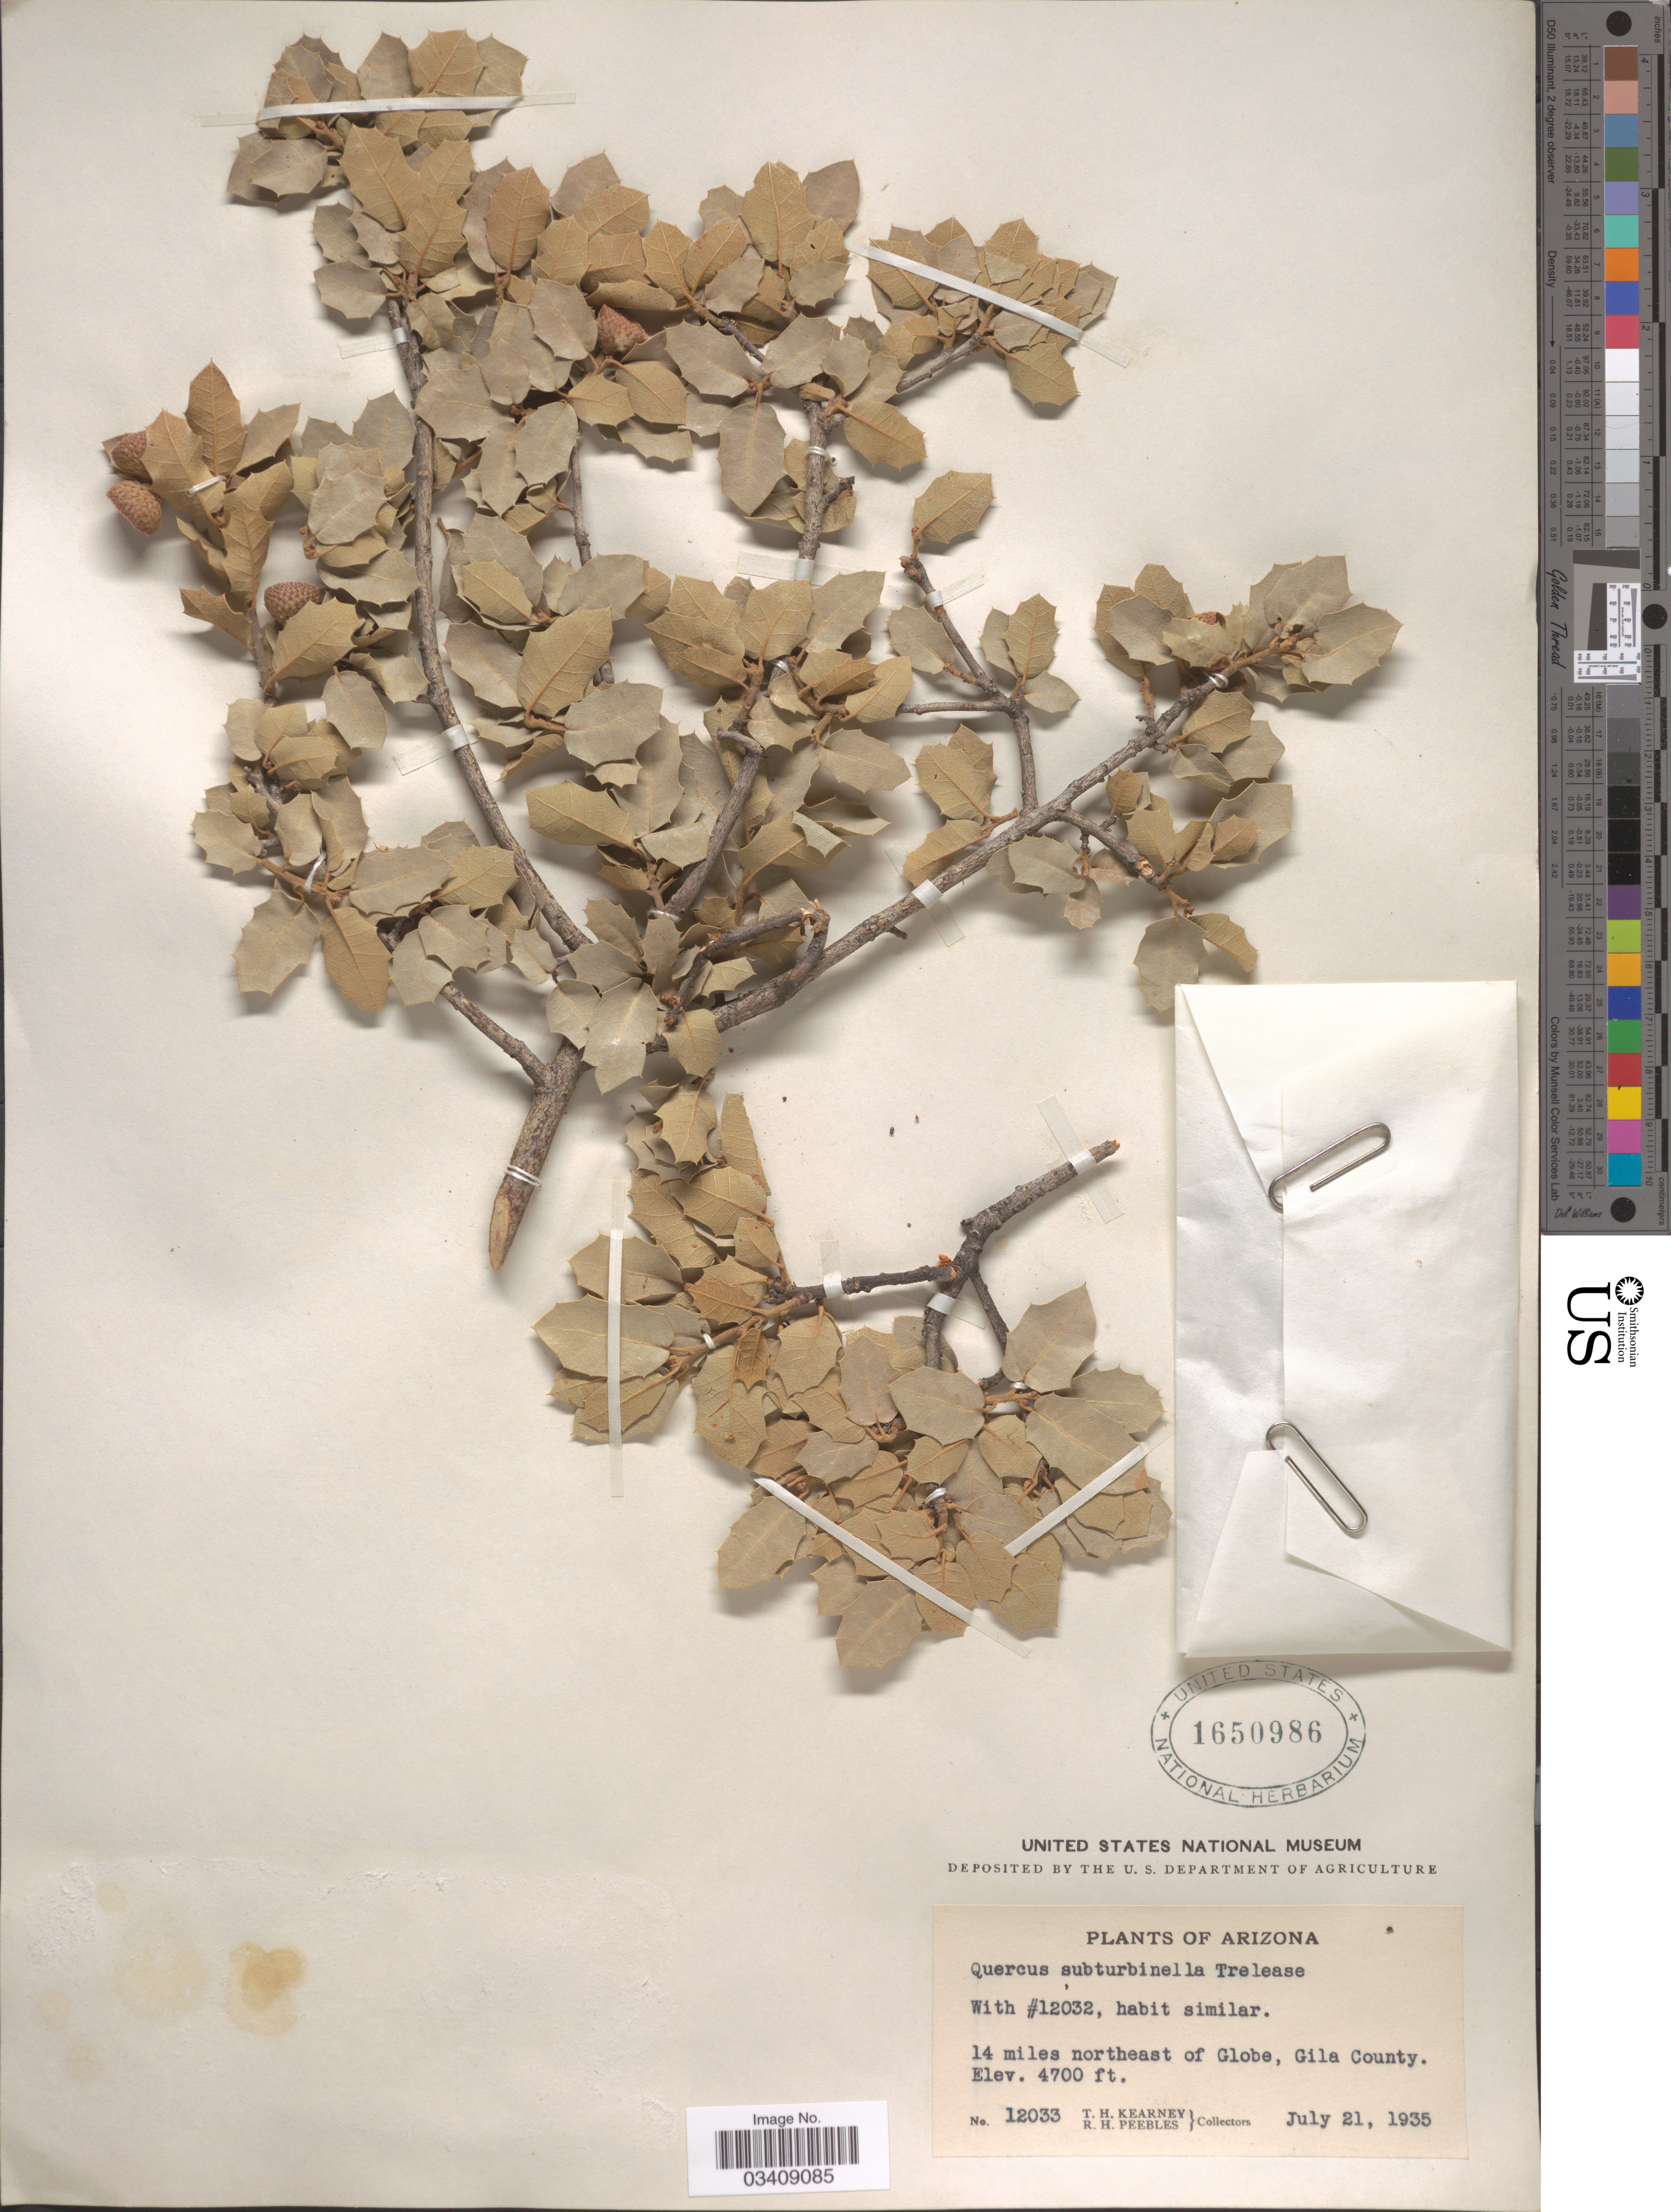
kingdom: Plantae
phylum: Tracheophyta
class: Magnoliopsida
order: Fagales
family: Fagaceae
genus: Quercus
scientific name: Quercus turbinella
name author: Greene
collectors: T. H. Kearney & R. H. Peebles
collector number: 12033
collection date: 1935-07-21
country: United States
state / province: Arizona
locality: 14 miles northeast of Globe, Gila County.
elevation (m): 1433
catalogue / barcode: US 1650986